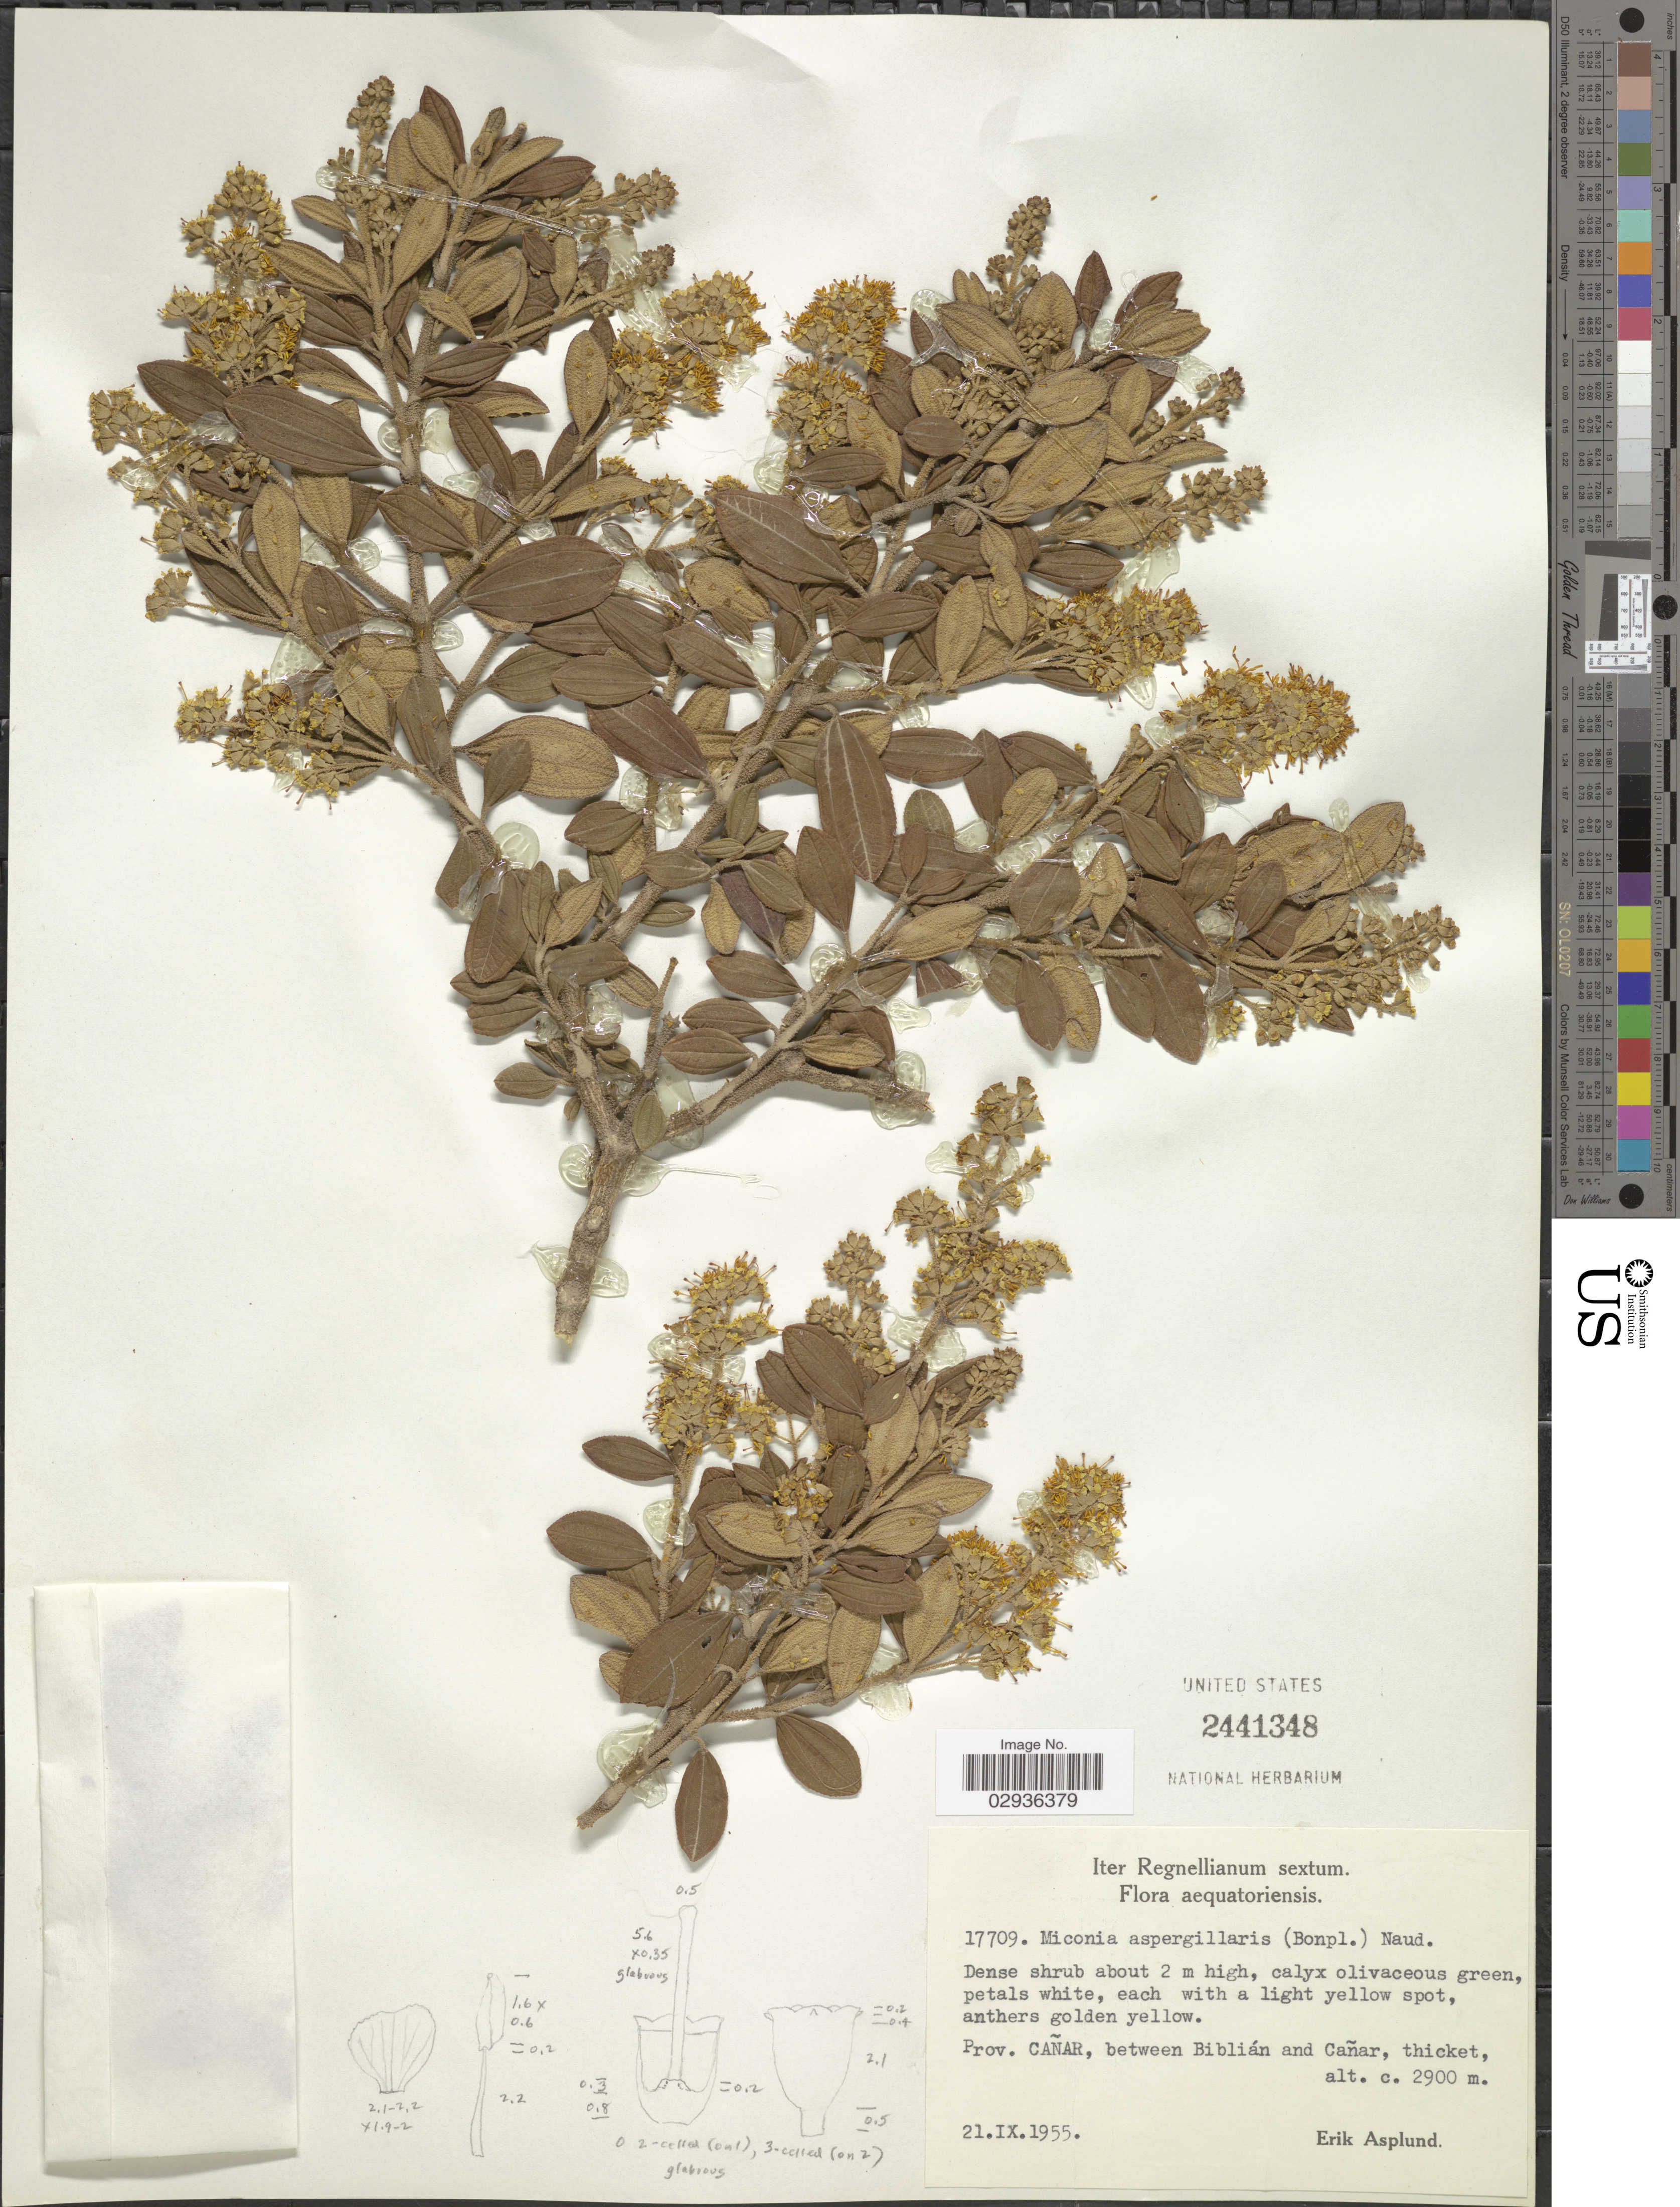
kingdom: Plantae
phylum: Tracheophyta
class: Magnoliopsida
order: Myrtales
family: Melastomataceae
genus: Miconia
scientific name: Miconia aspergillaris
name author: (Bonpl.) Naudin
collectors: E. Asplund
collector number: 17709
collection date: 1955-09-21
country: Ecuador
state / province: Cañar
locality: Between Biblián and Cañar.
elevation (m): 2900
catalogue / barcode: US 2441348